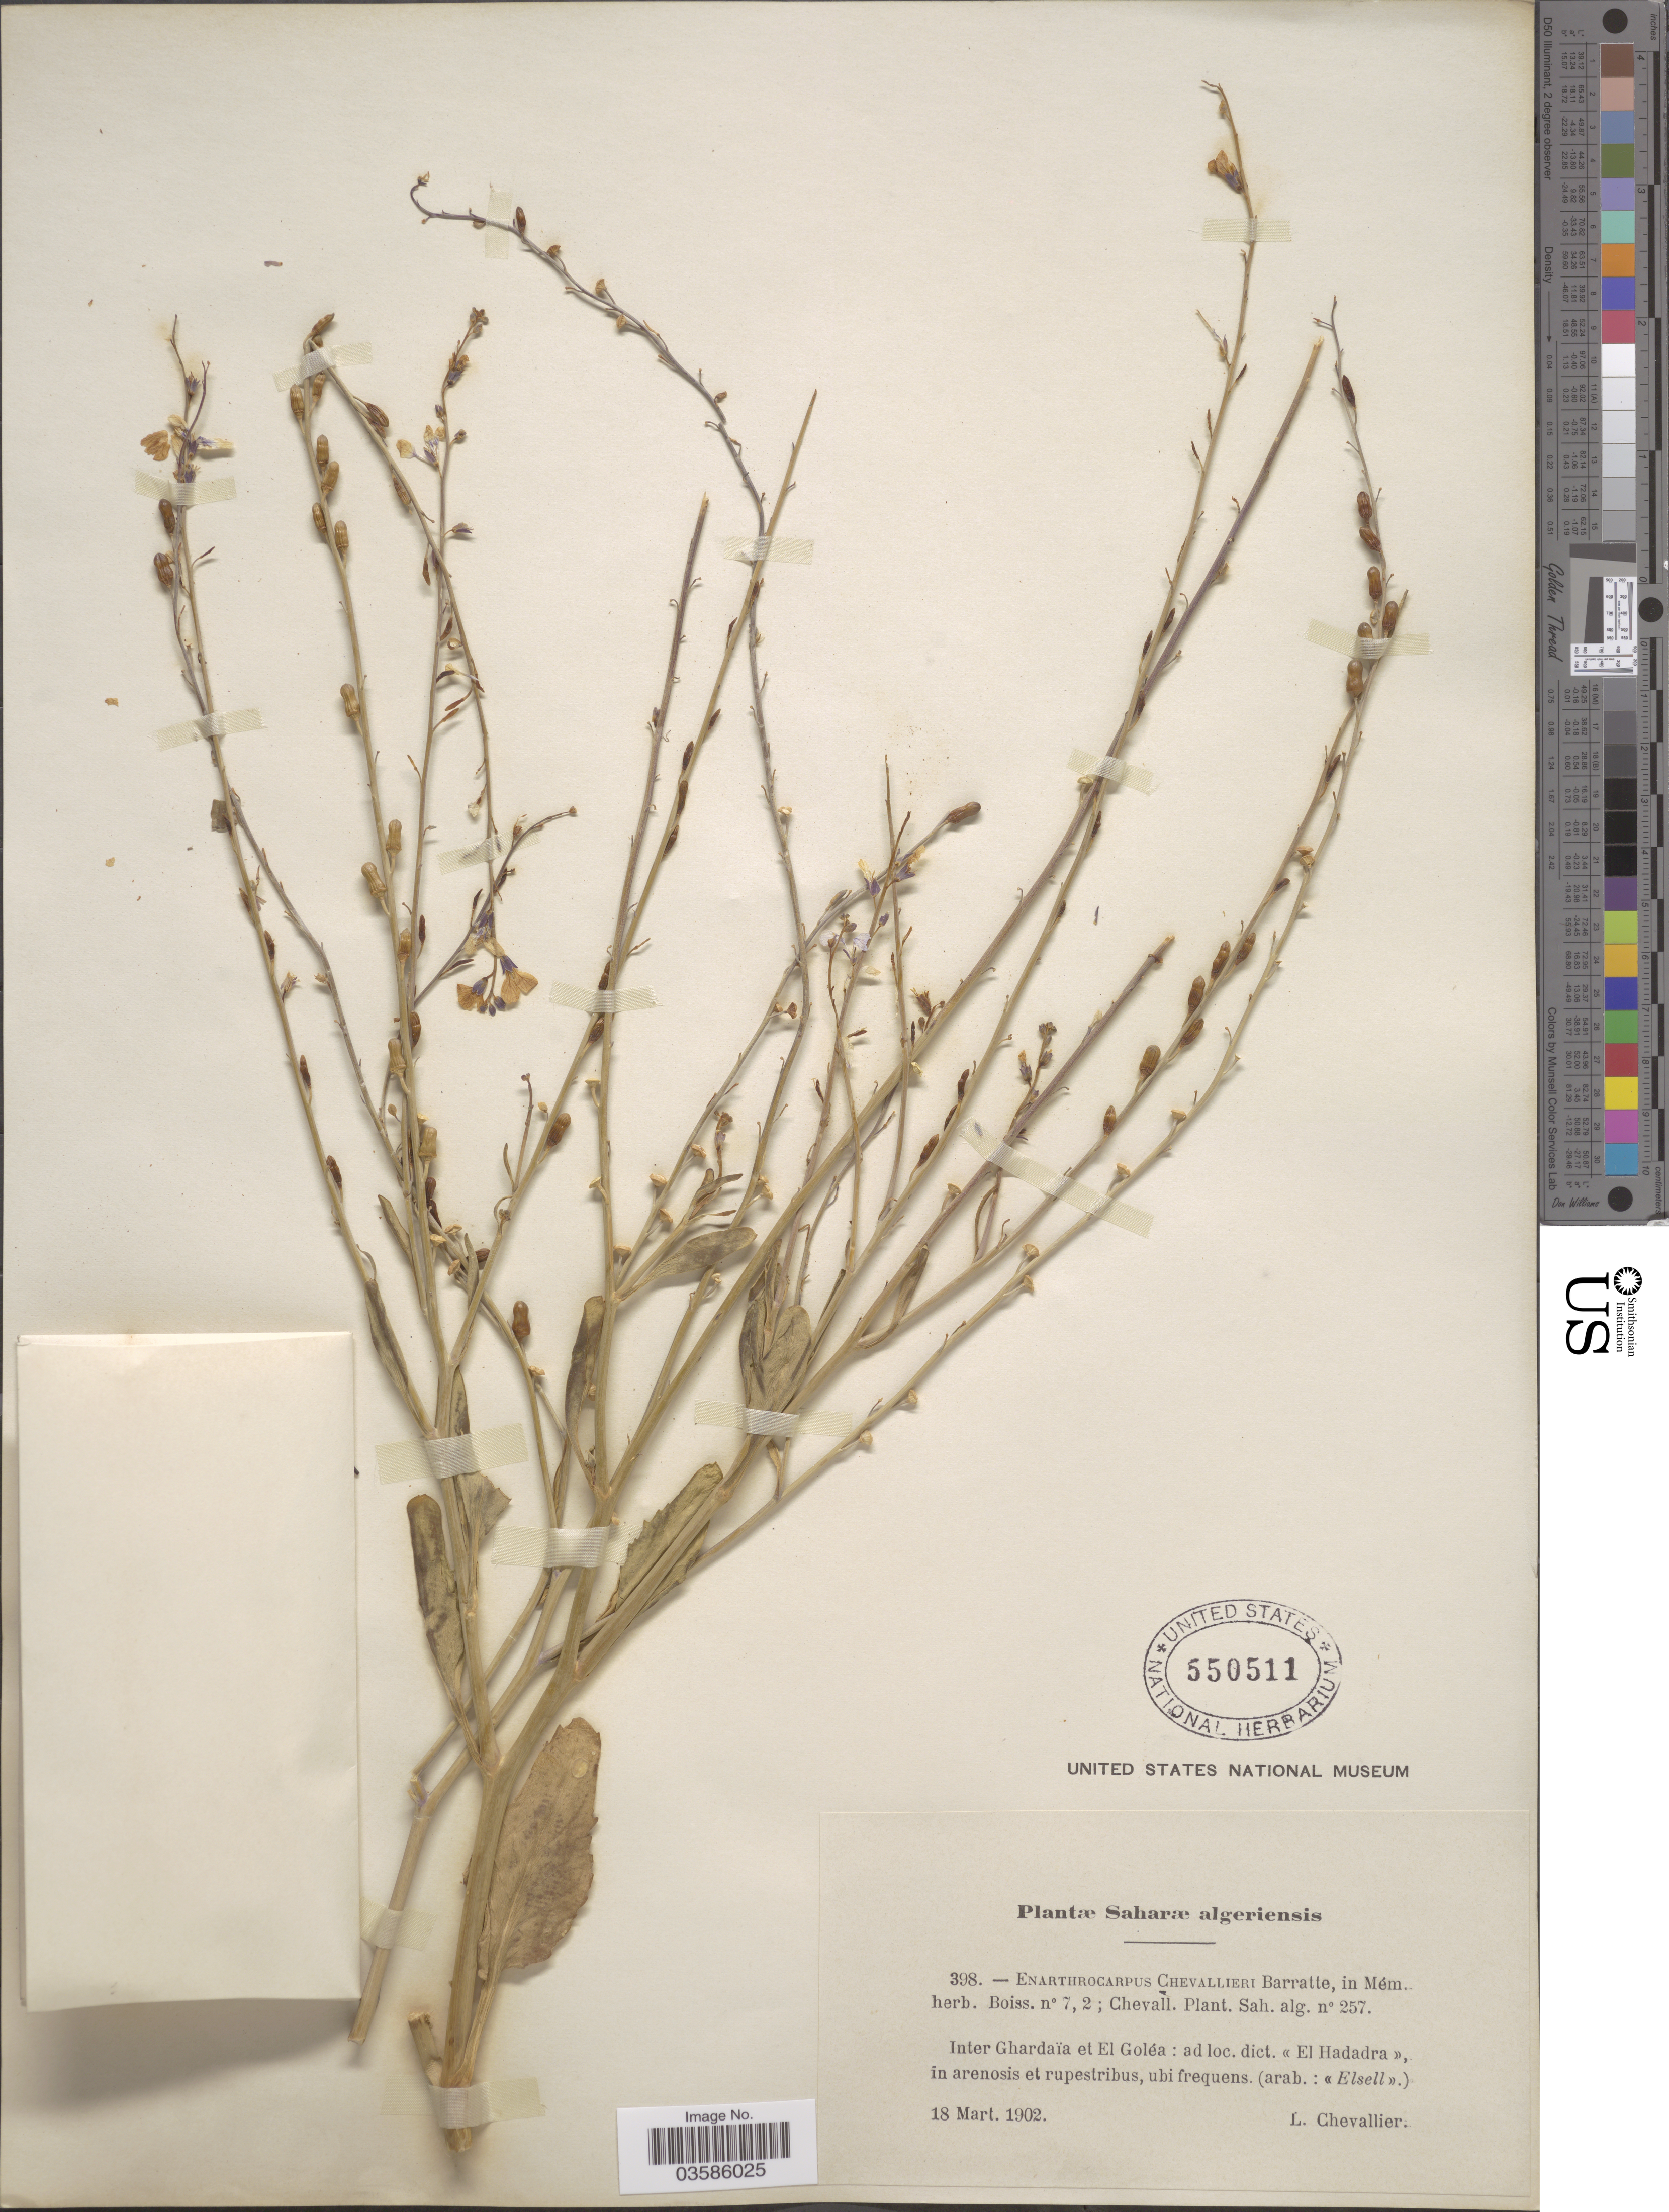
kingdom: Plantae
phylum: Tracheophyta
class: Magnoliopsida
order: Brassicales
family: Brassicaceae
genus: Enarthrocarpus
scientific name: Enarthrocarpus chevallieri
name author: Barratte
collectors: L. Chevallier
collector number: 398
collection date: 1902-03-18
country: Algeria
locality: Saharæ algeriensis. Inter Ghardaïa et El Goléa: ad loc. dict. El Hadadra.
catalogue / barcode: US 550511